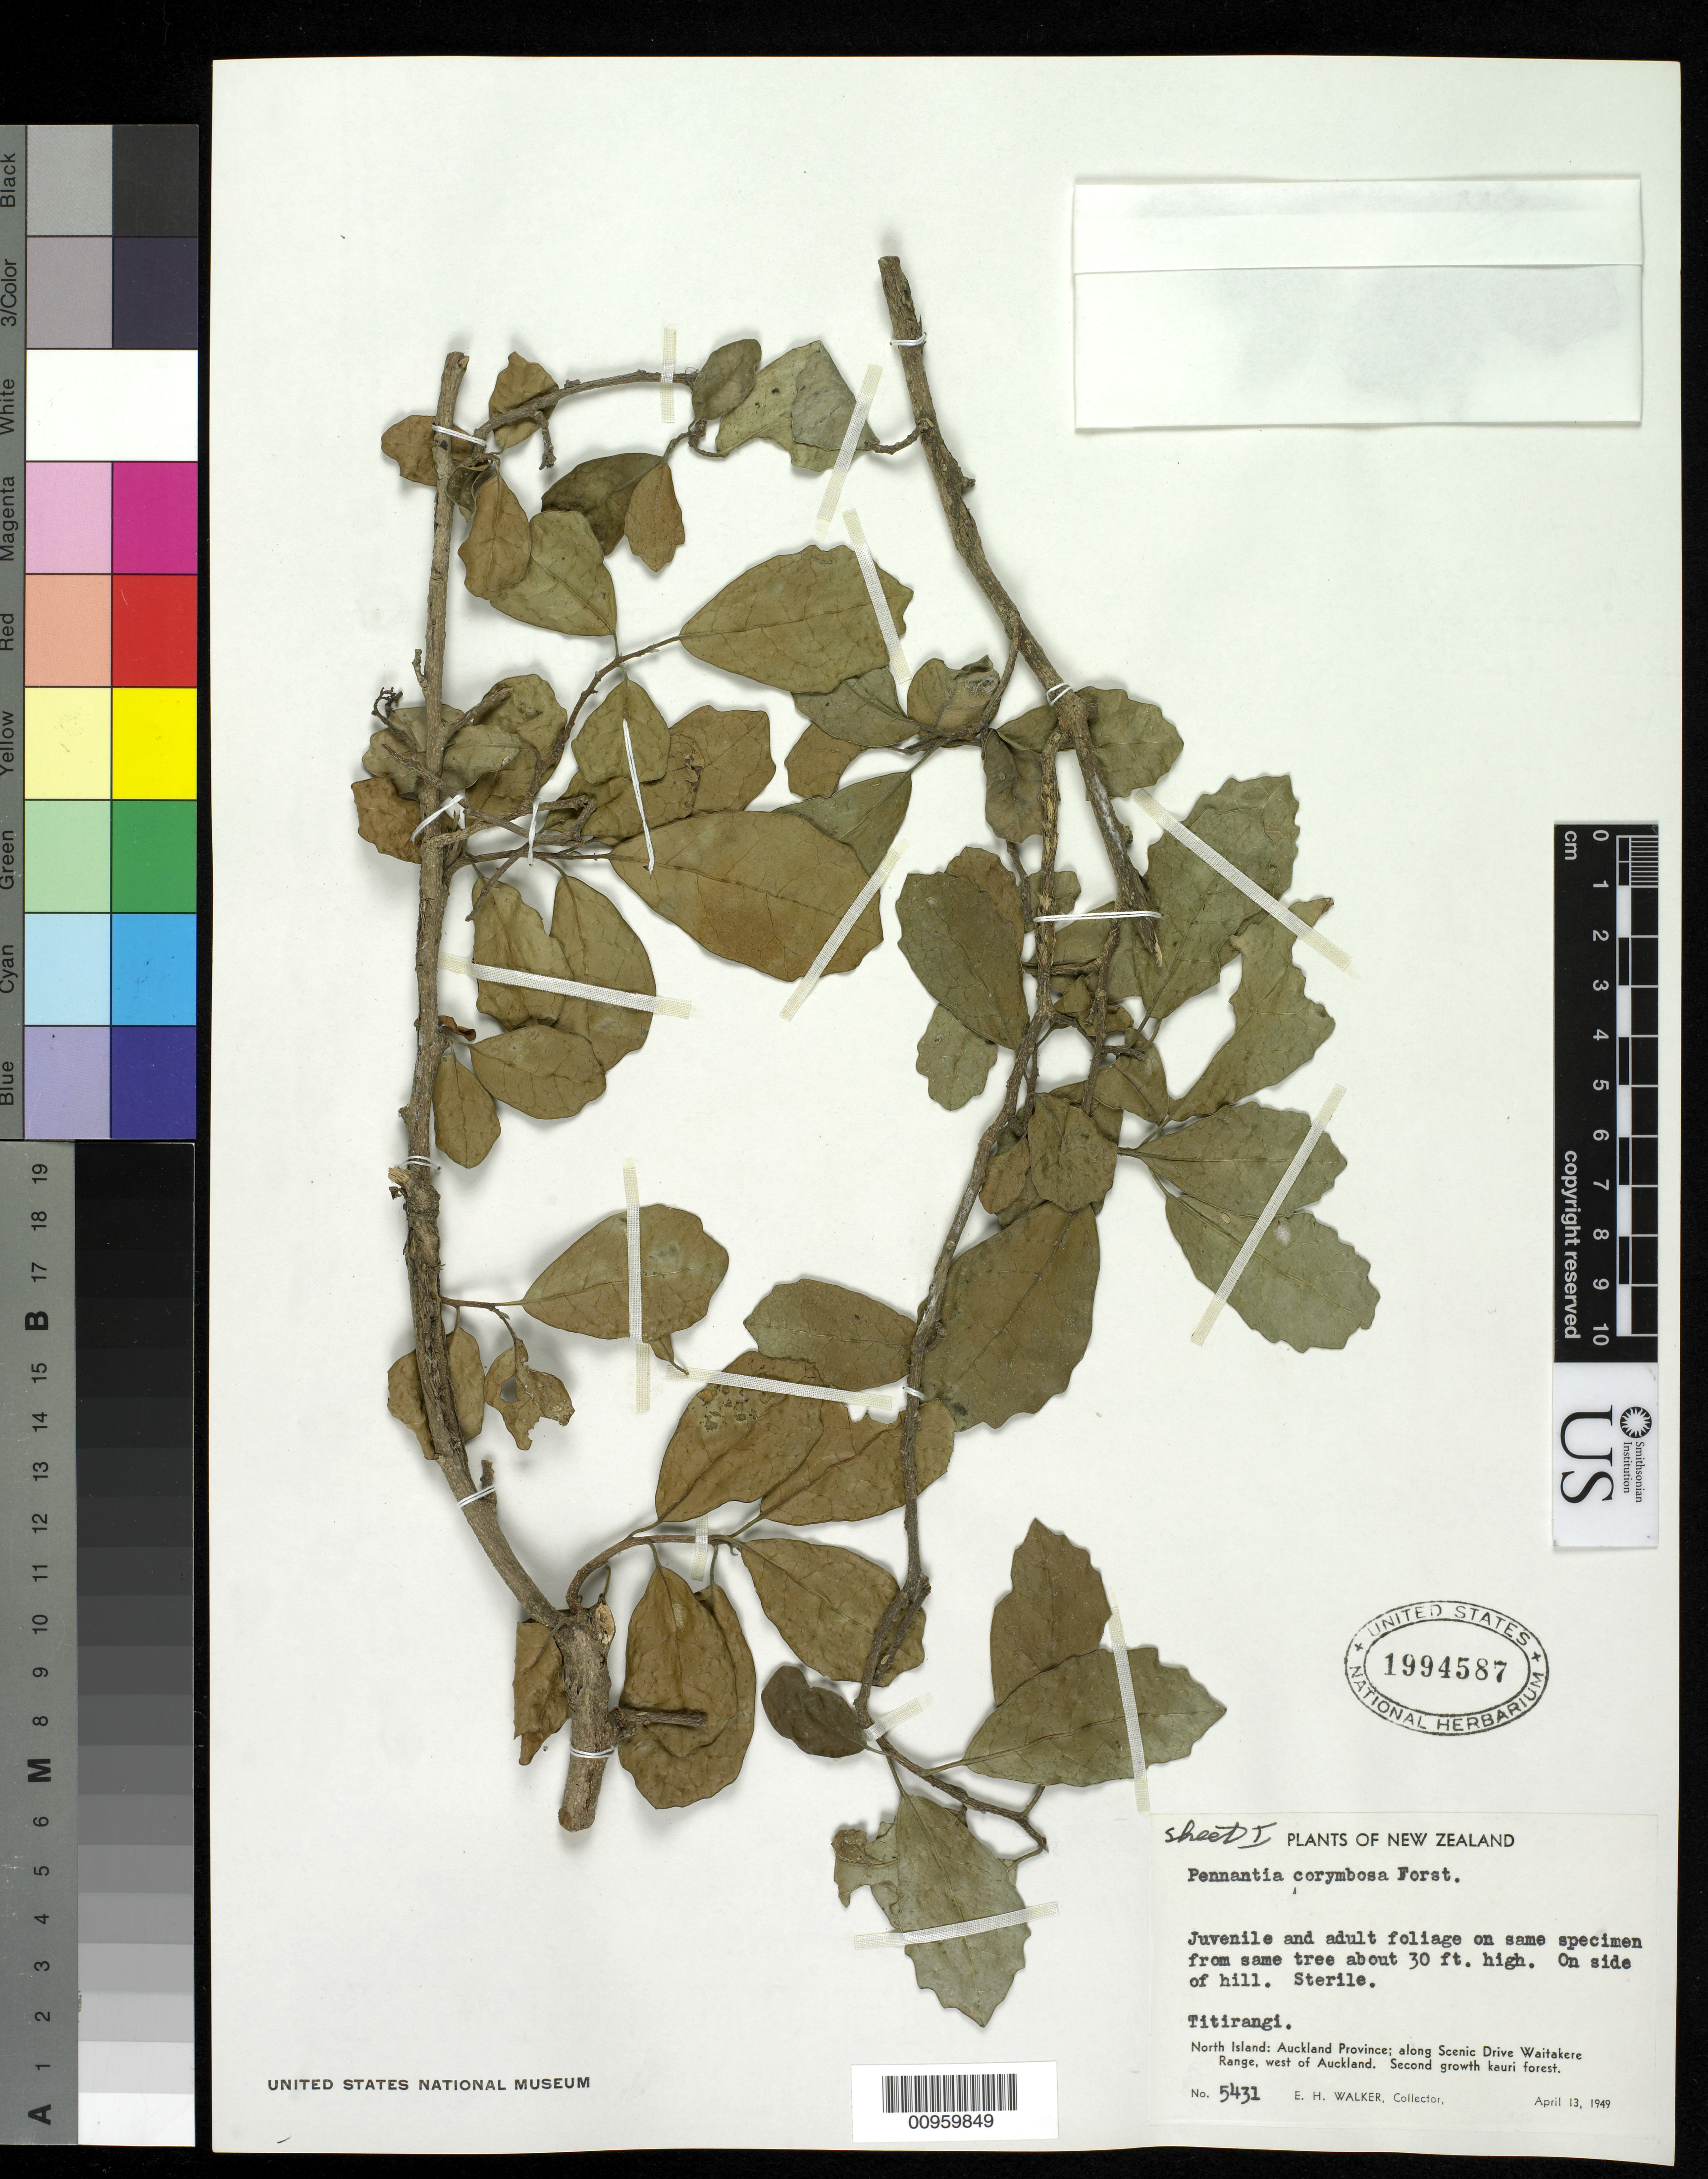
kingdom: Plantae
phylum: Tracheophyta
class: Magnoliopsida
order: Apiales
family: Pennantiaceae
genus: Pennantia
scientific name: Pennantia corymbosa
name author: J.R. Forst. & G. Forst.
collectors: E. H. Walker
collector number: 5431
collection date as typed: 13 Apr 1949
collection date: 1949-04-13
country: New Zealand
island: North Island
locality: Auckland Province; Waitakere Range, west of Auckland.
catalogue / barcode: US 1994587